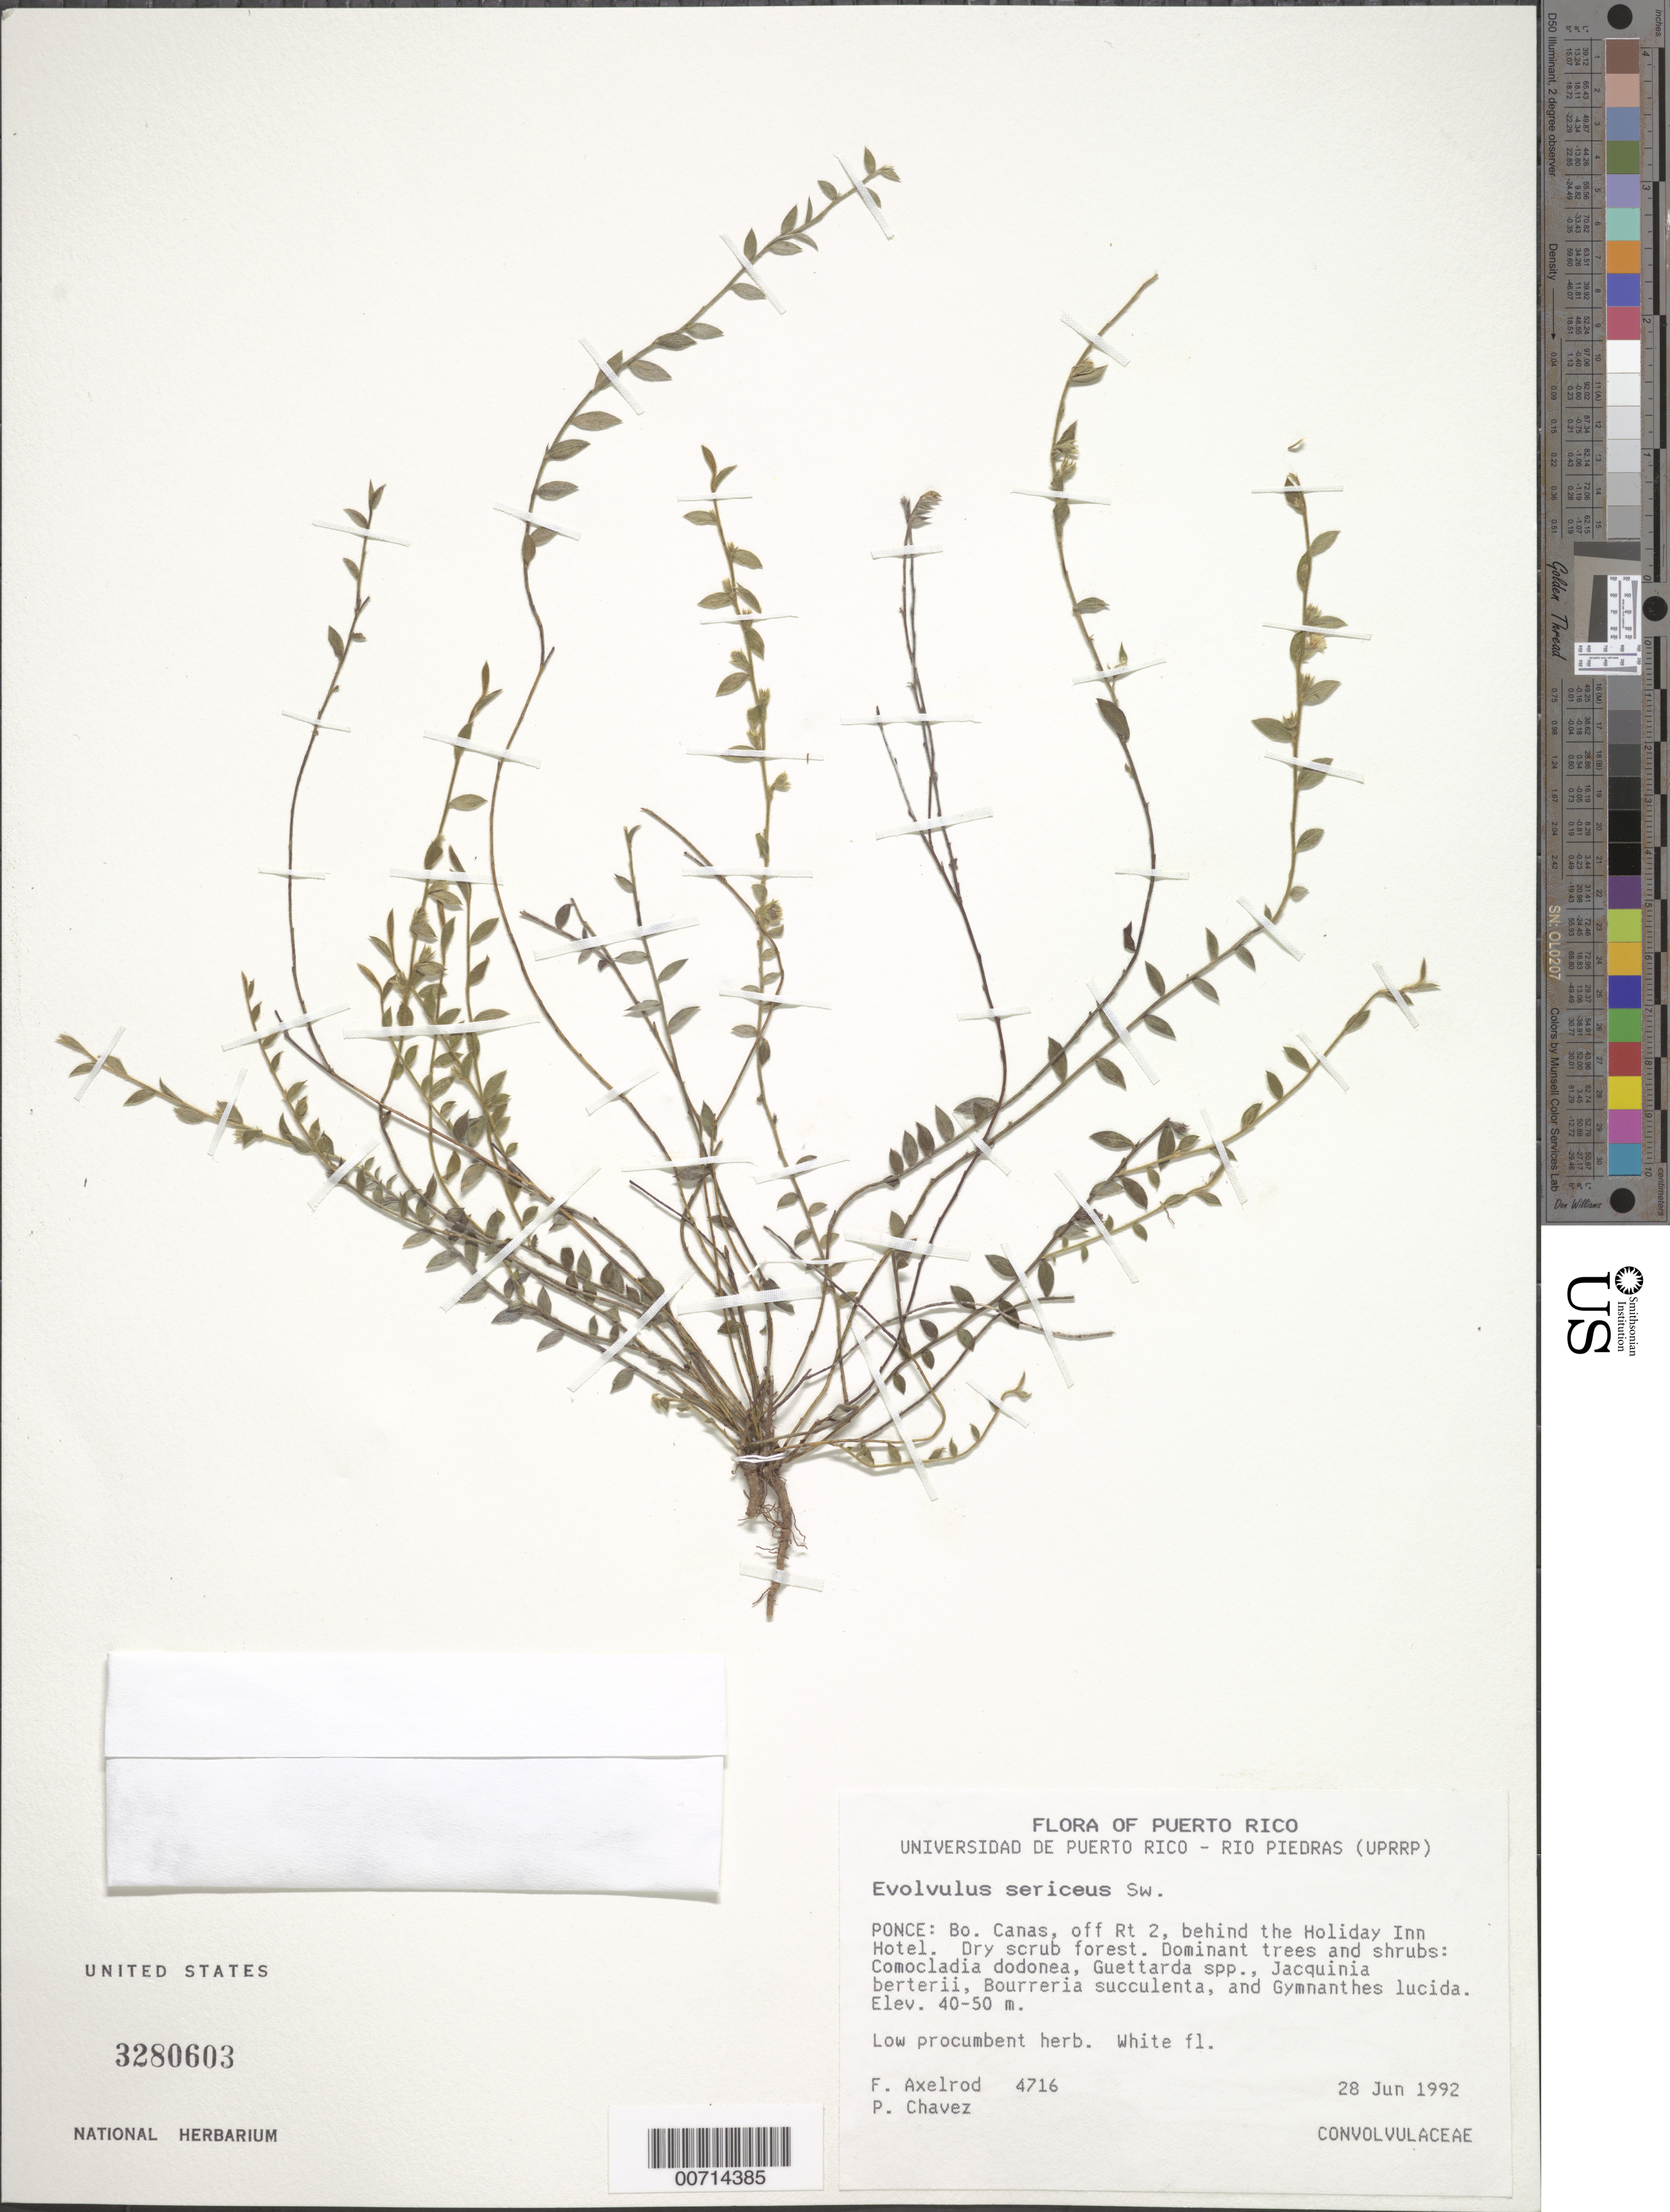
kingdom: Plantae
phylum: Tracheophyta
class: Magnoliopsida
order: Solanales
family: Convolvulaceae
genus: Evolvulus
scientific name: Evolvulus sericeus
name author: Sw.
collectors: F. S. Axelrod & P. Chavez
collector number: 4716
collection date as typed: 28 Jun 1992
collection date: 1992-06-28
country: Puerto Rico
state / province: Ponce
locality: Ponce: Bo. Canas, off Rt. 2, behind the Holiday Inn Hotel.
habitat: Dry scrub forest.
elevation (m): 40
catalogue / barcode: US 3280603